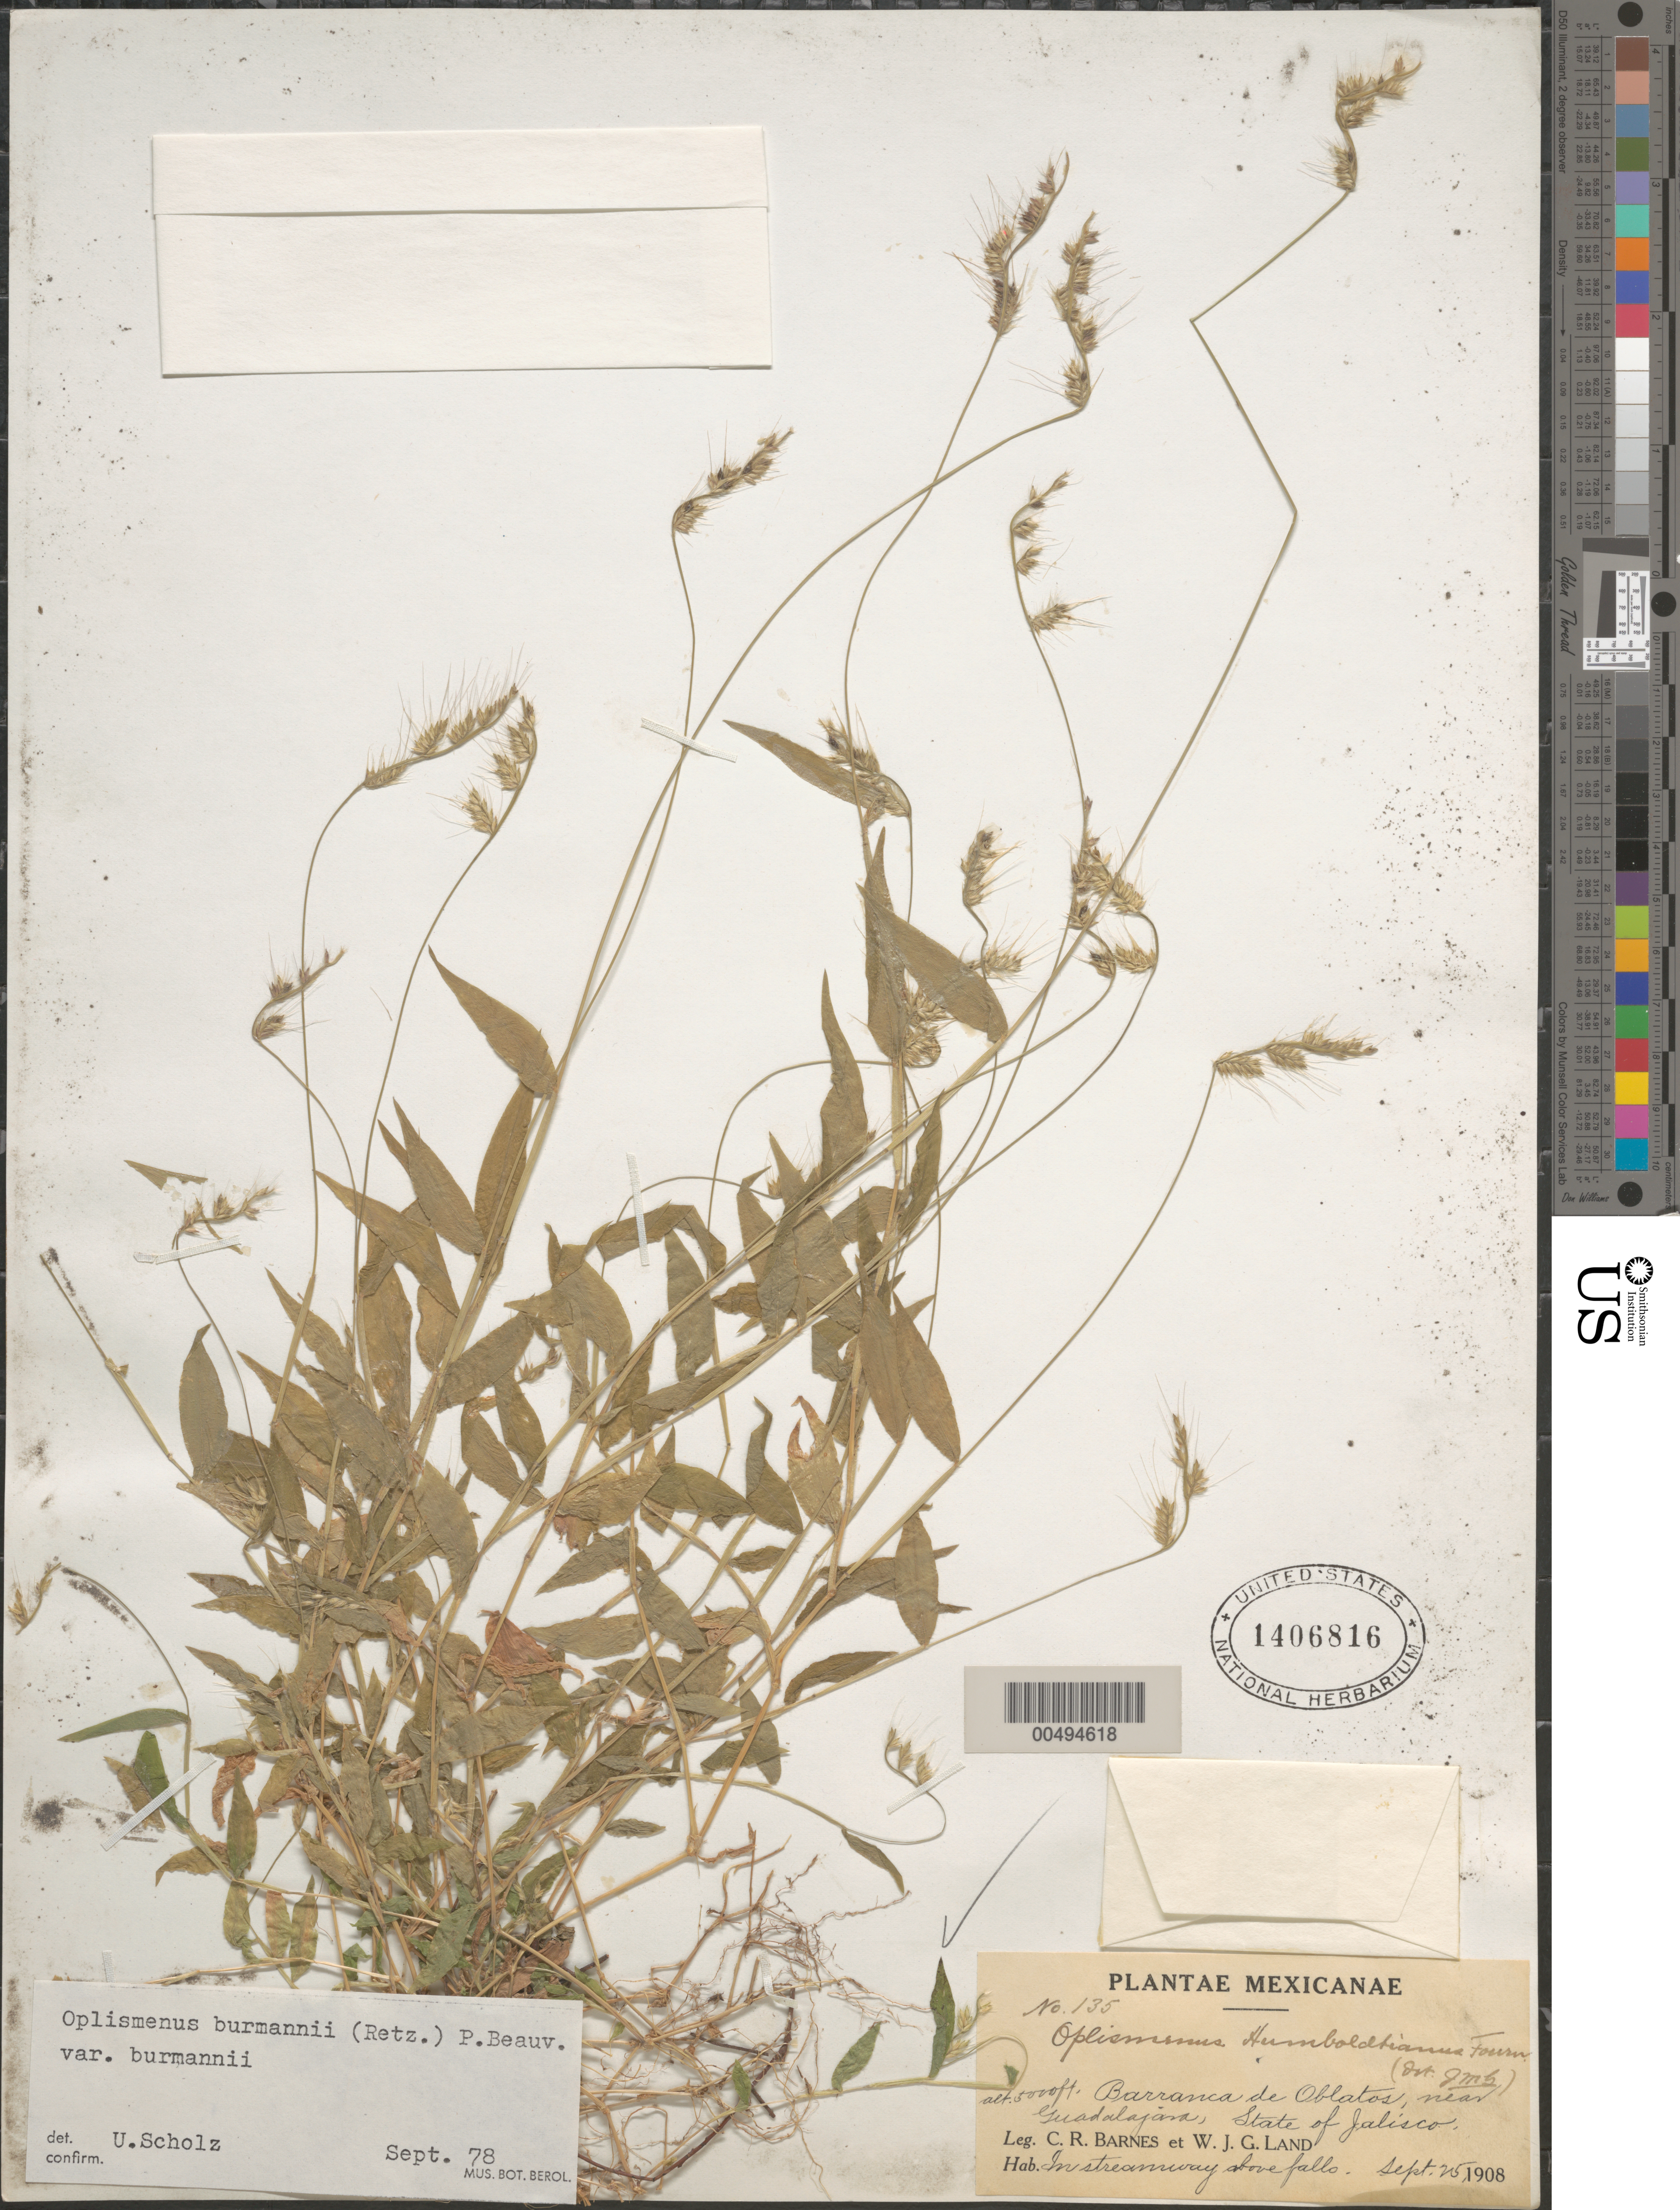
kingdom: Plantae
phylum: Tracheophyta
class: Liliopsida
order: Poales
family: Poaceae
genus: Oplismenus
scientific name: Oplismenus burmannii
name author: (Retz.) P. Beauv.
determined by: Scholz, U.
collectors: C. R. Barnes & W. J. G. Land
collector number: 135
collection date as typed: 25 Sep 1908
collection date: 1908-09-25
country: Mexico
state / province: Jalisco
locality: Barranca de Oblatos, near Guadalajara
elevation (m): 1524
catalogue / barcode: US 1406816